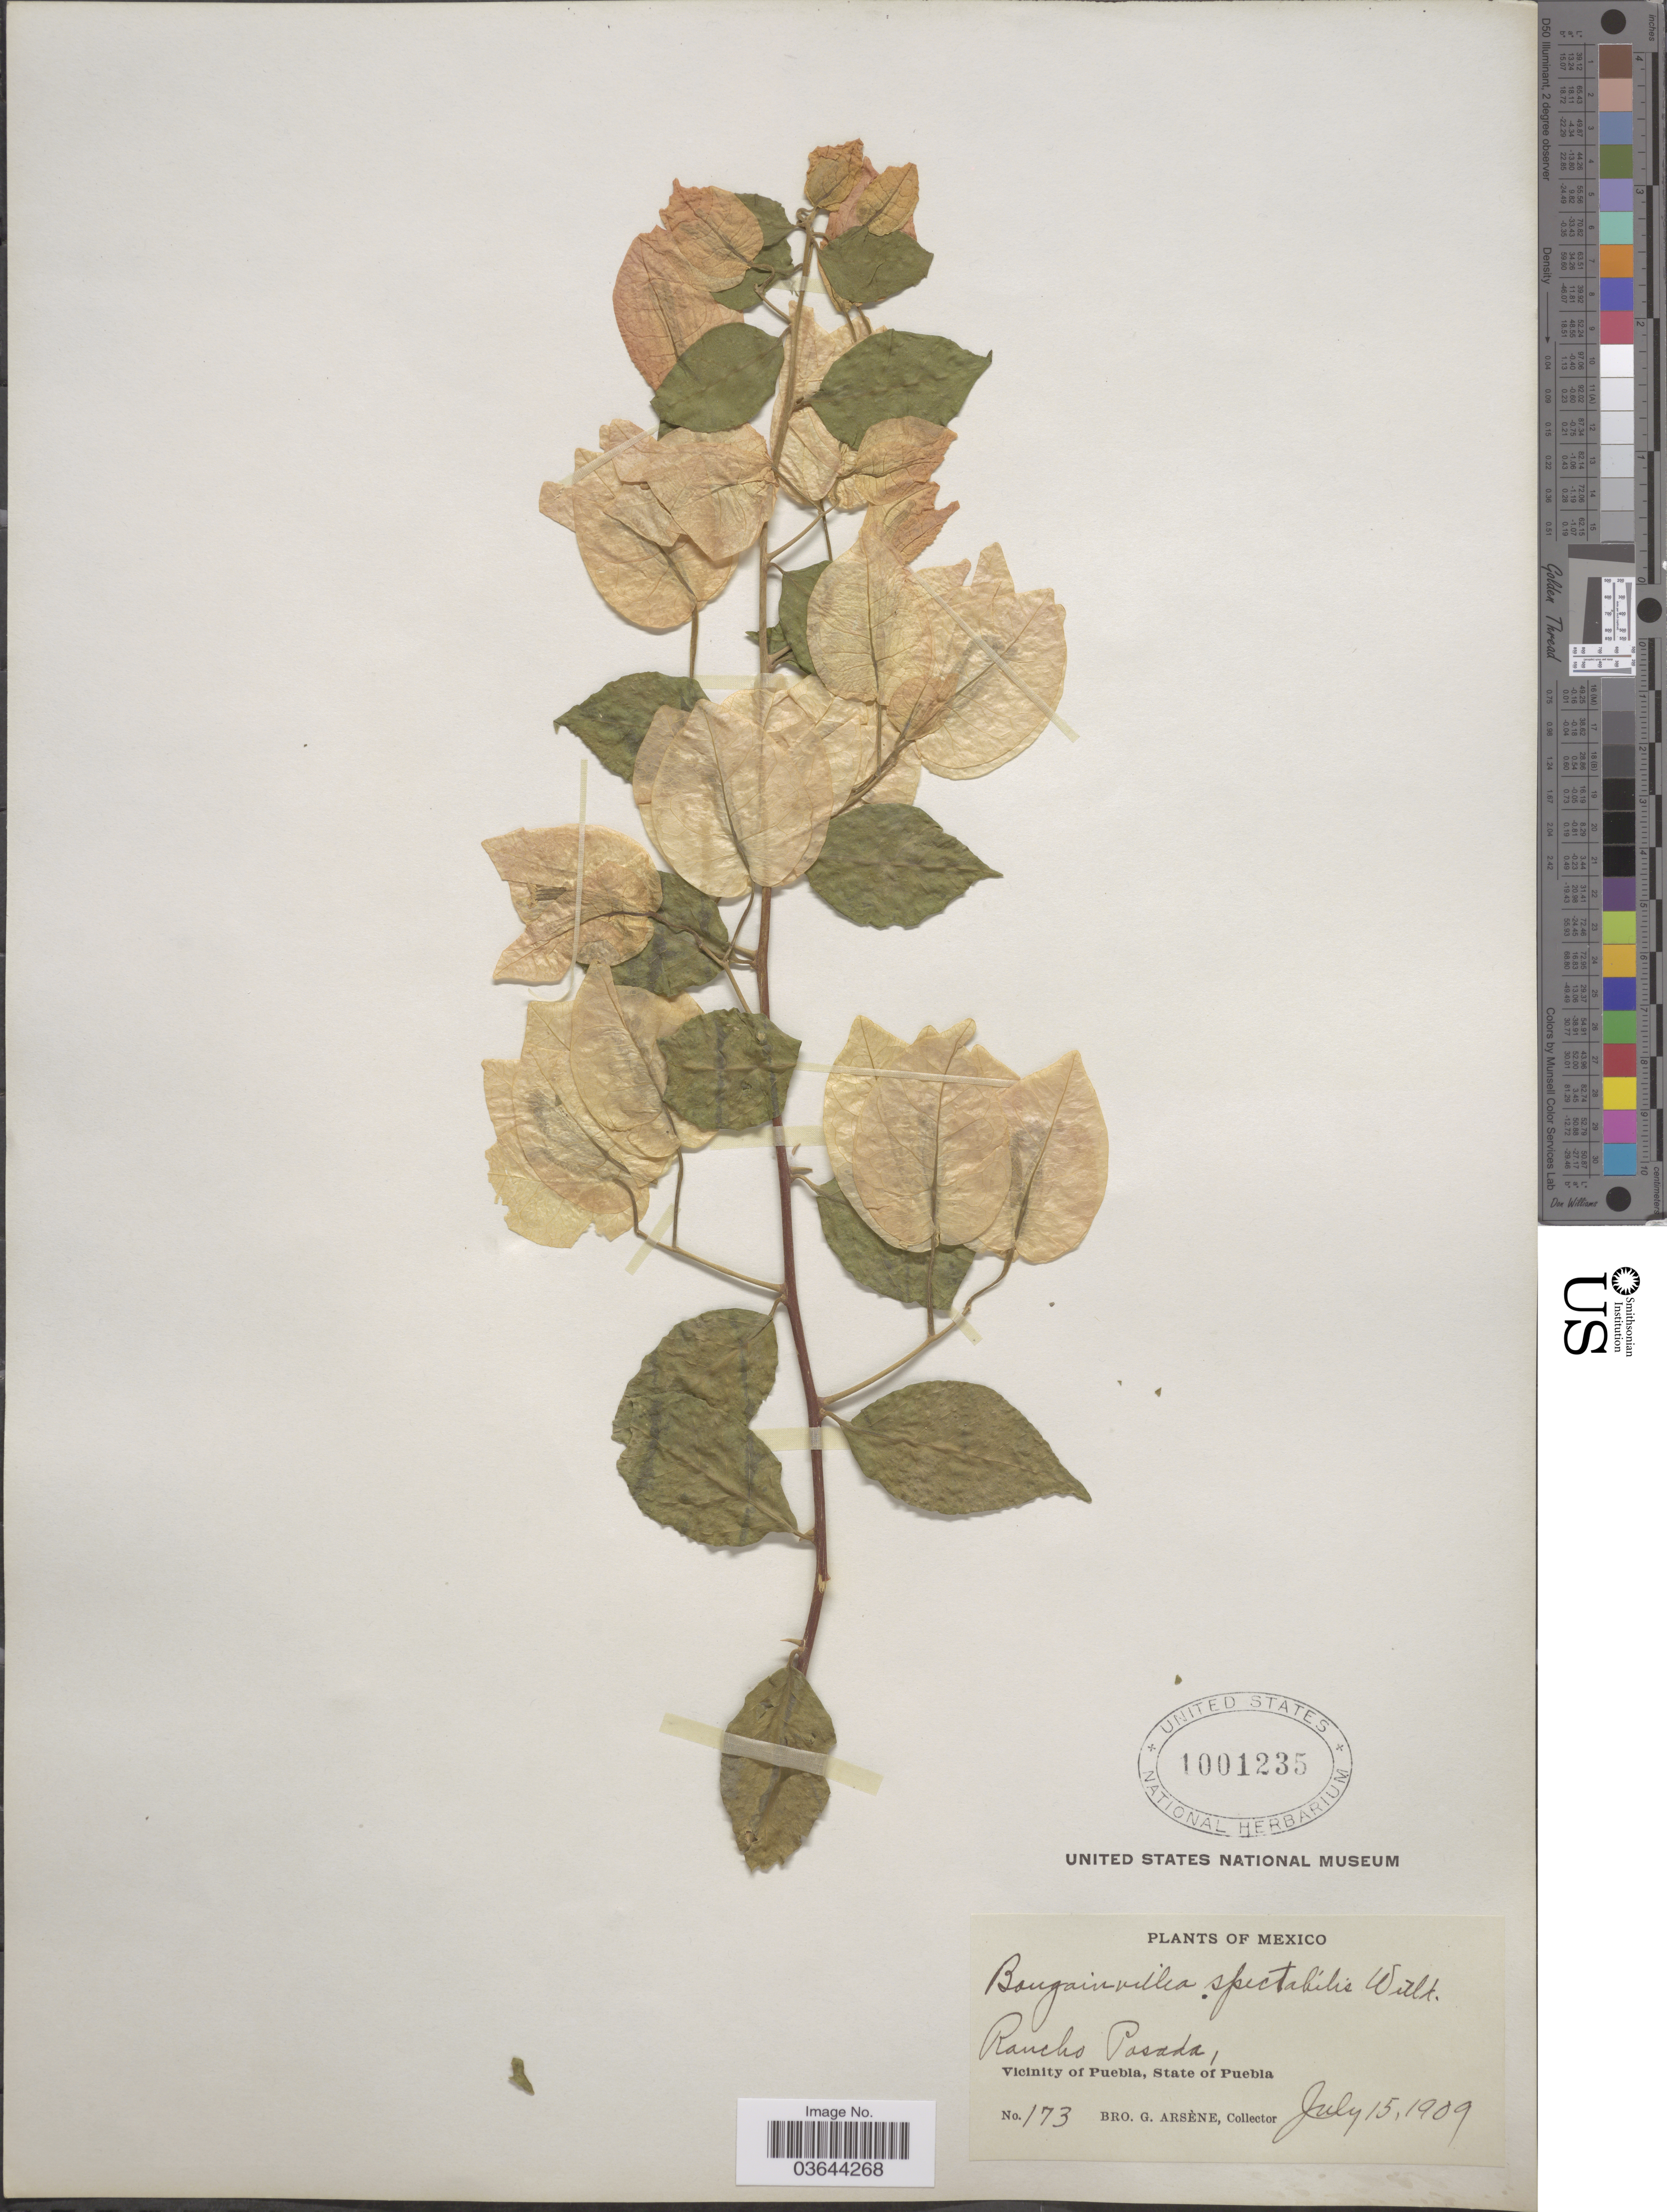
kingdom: Plantae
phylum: Tracheophyta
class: Magnoliopsida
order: Caryophyllales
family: Nyctaginaceae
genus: Bougainvillea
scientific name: Bougainvillea glabra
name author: Choisy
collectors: Bro. G. Arsène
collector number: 173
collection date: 1909-07-15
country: Mexico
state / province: Puebla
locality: Rancho Pasada. Vicinity of Puebla.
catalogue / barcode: US 1001235